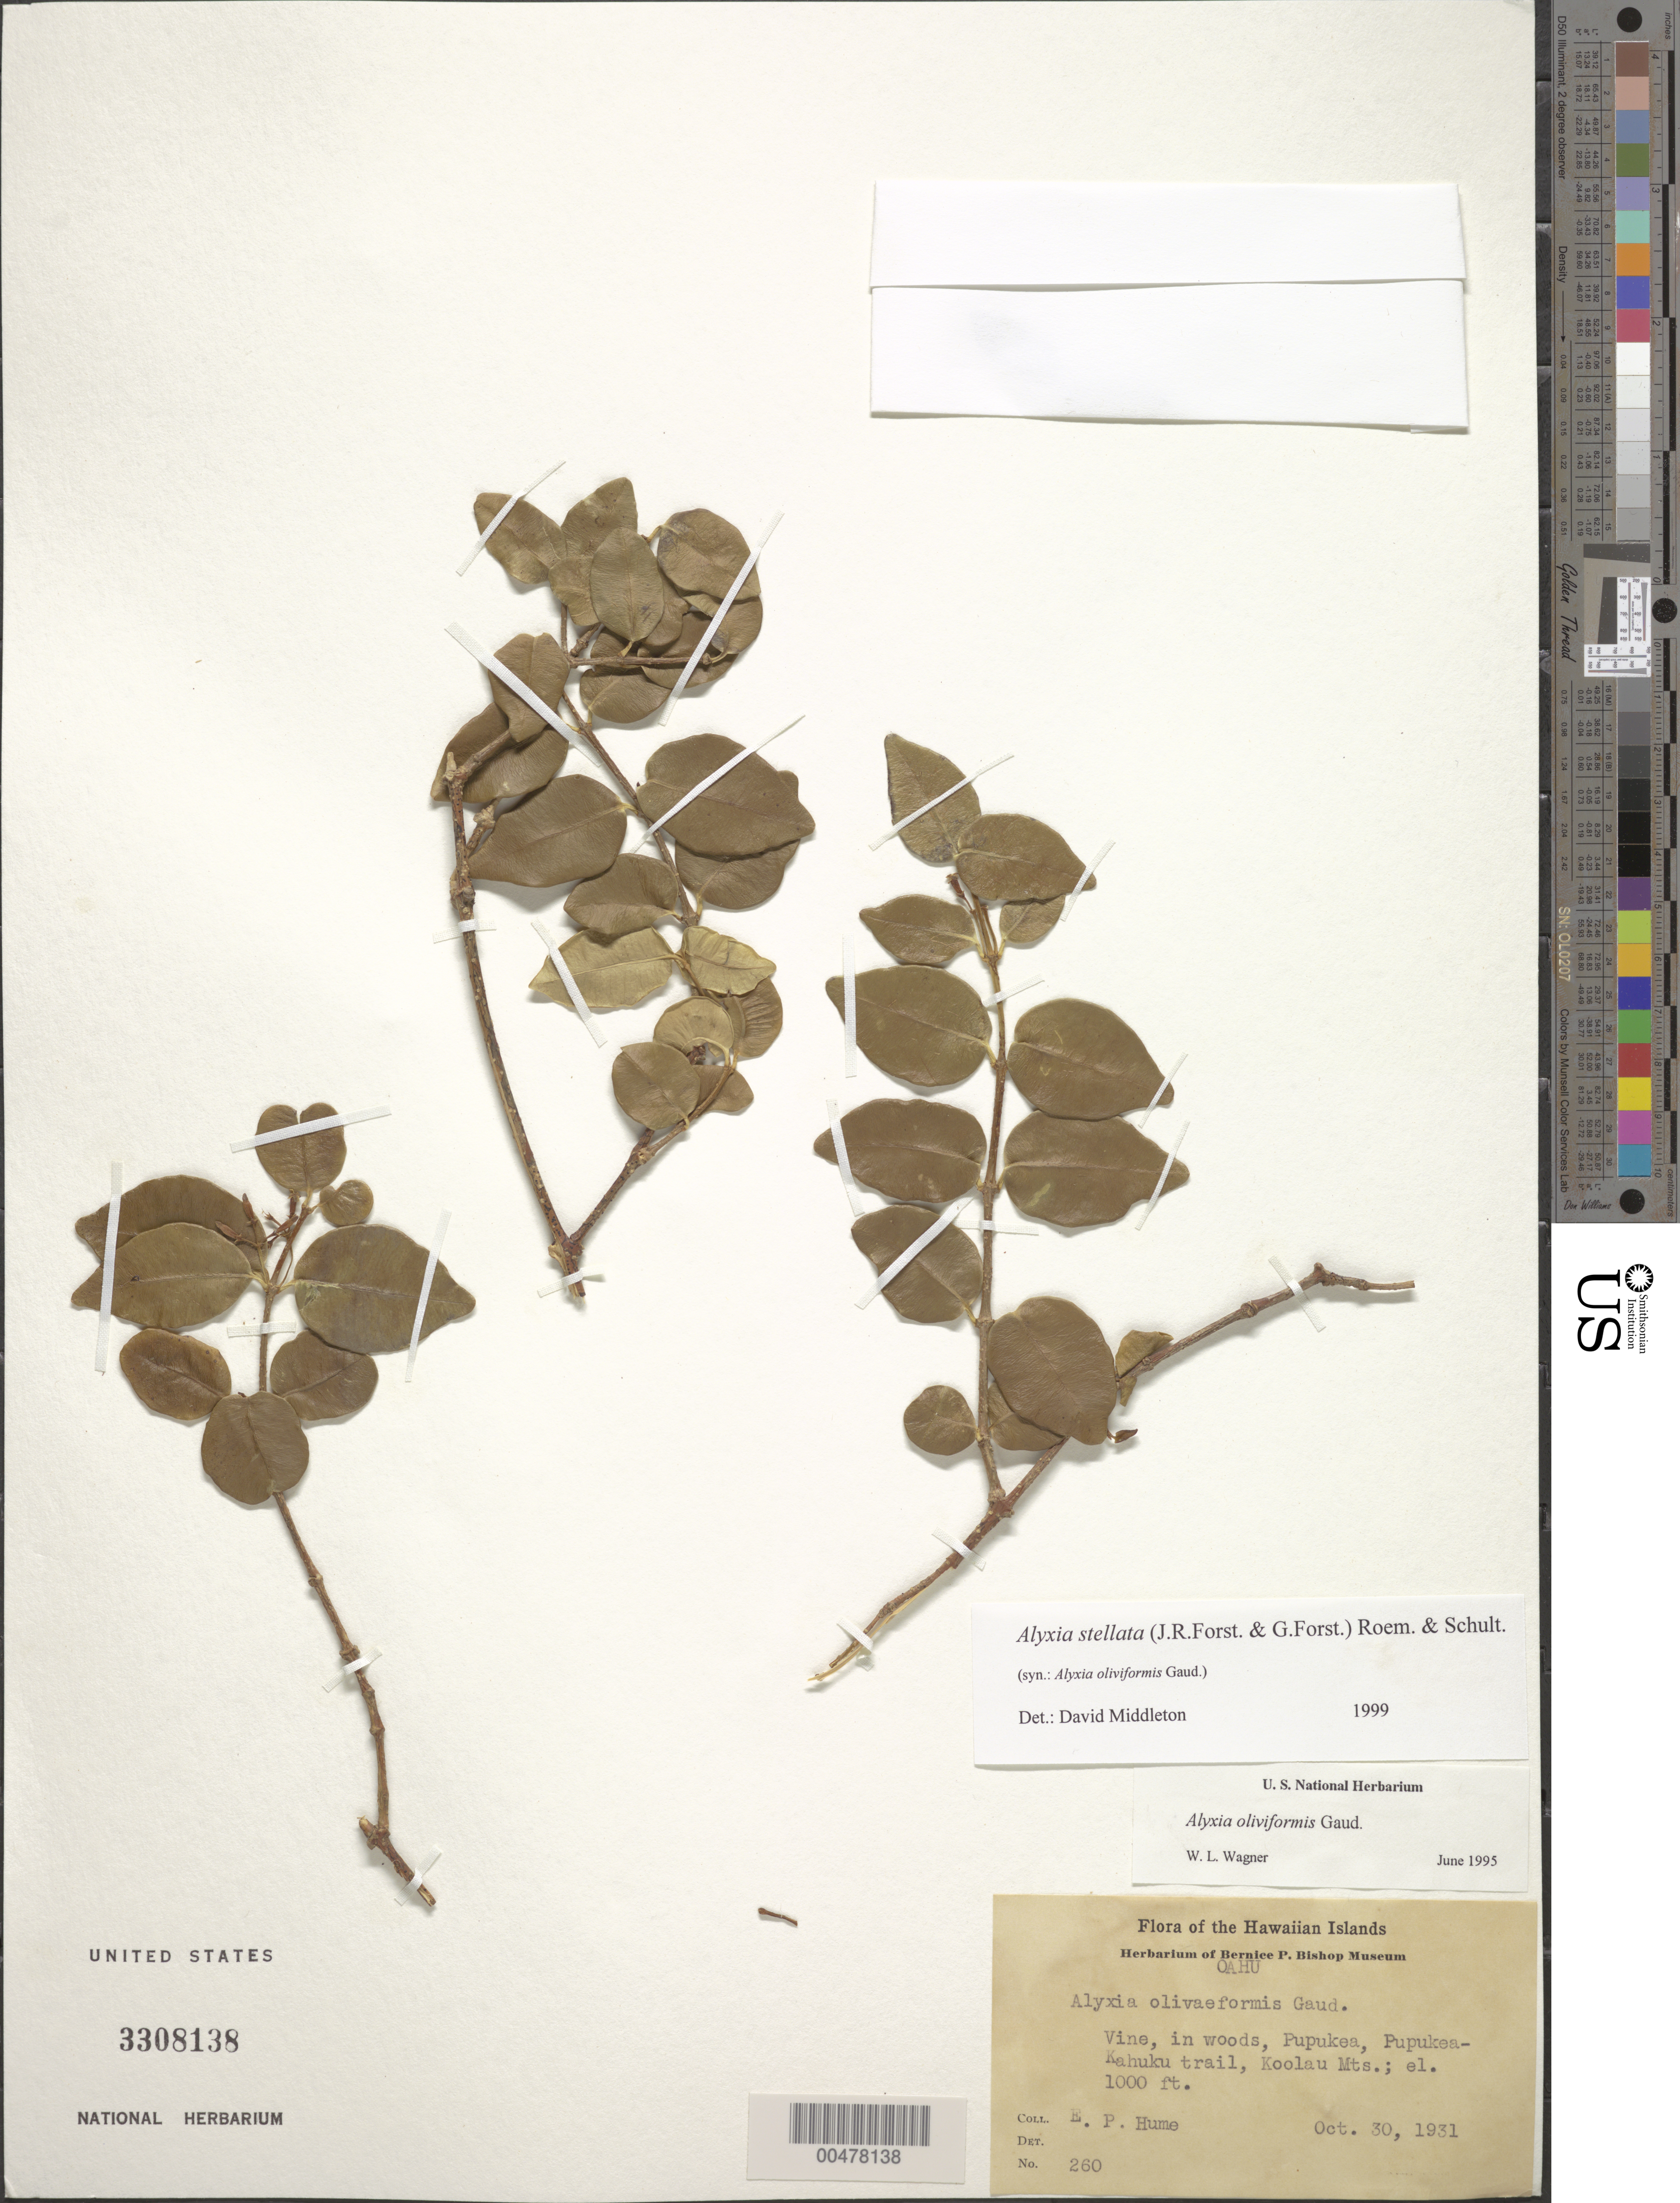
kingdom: Plantae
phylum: Tracheophyta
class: Magnoliopsida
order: Gentianales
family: Apocynaceae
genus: Alyxia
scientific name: Alyxia stellata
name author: (J.R. Forst. & G. Forst.) Roem. & Schult.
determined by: Middleton, D. J.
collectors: E. Hume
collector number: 260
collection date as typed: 30 Oct 1931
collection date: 1931-10-30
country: United States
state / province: Hawaii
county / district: Honolulu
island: Oahu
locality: Pupukea, Pupukea-Kahuku Trail, Koolau Mts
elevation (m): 305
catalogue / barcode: US 3308138